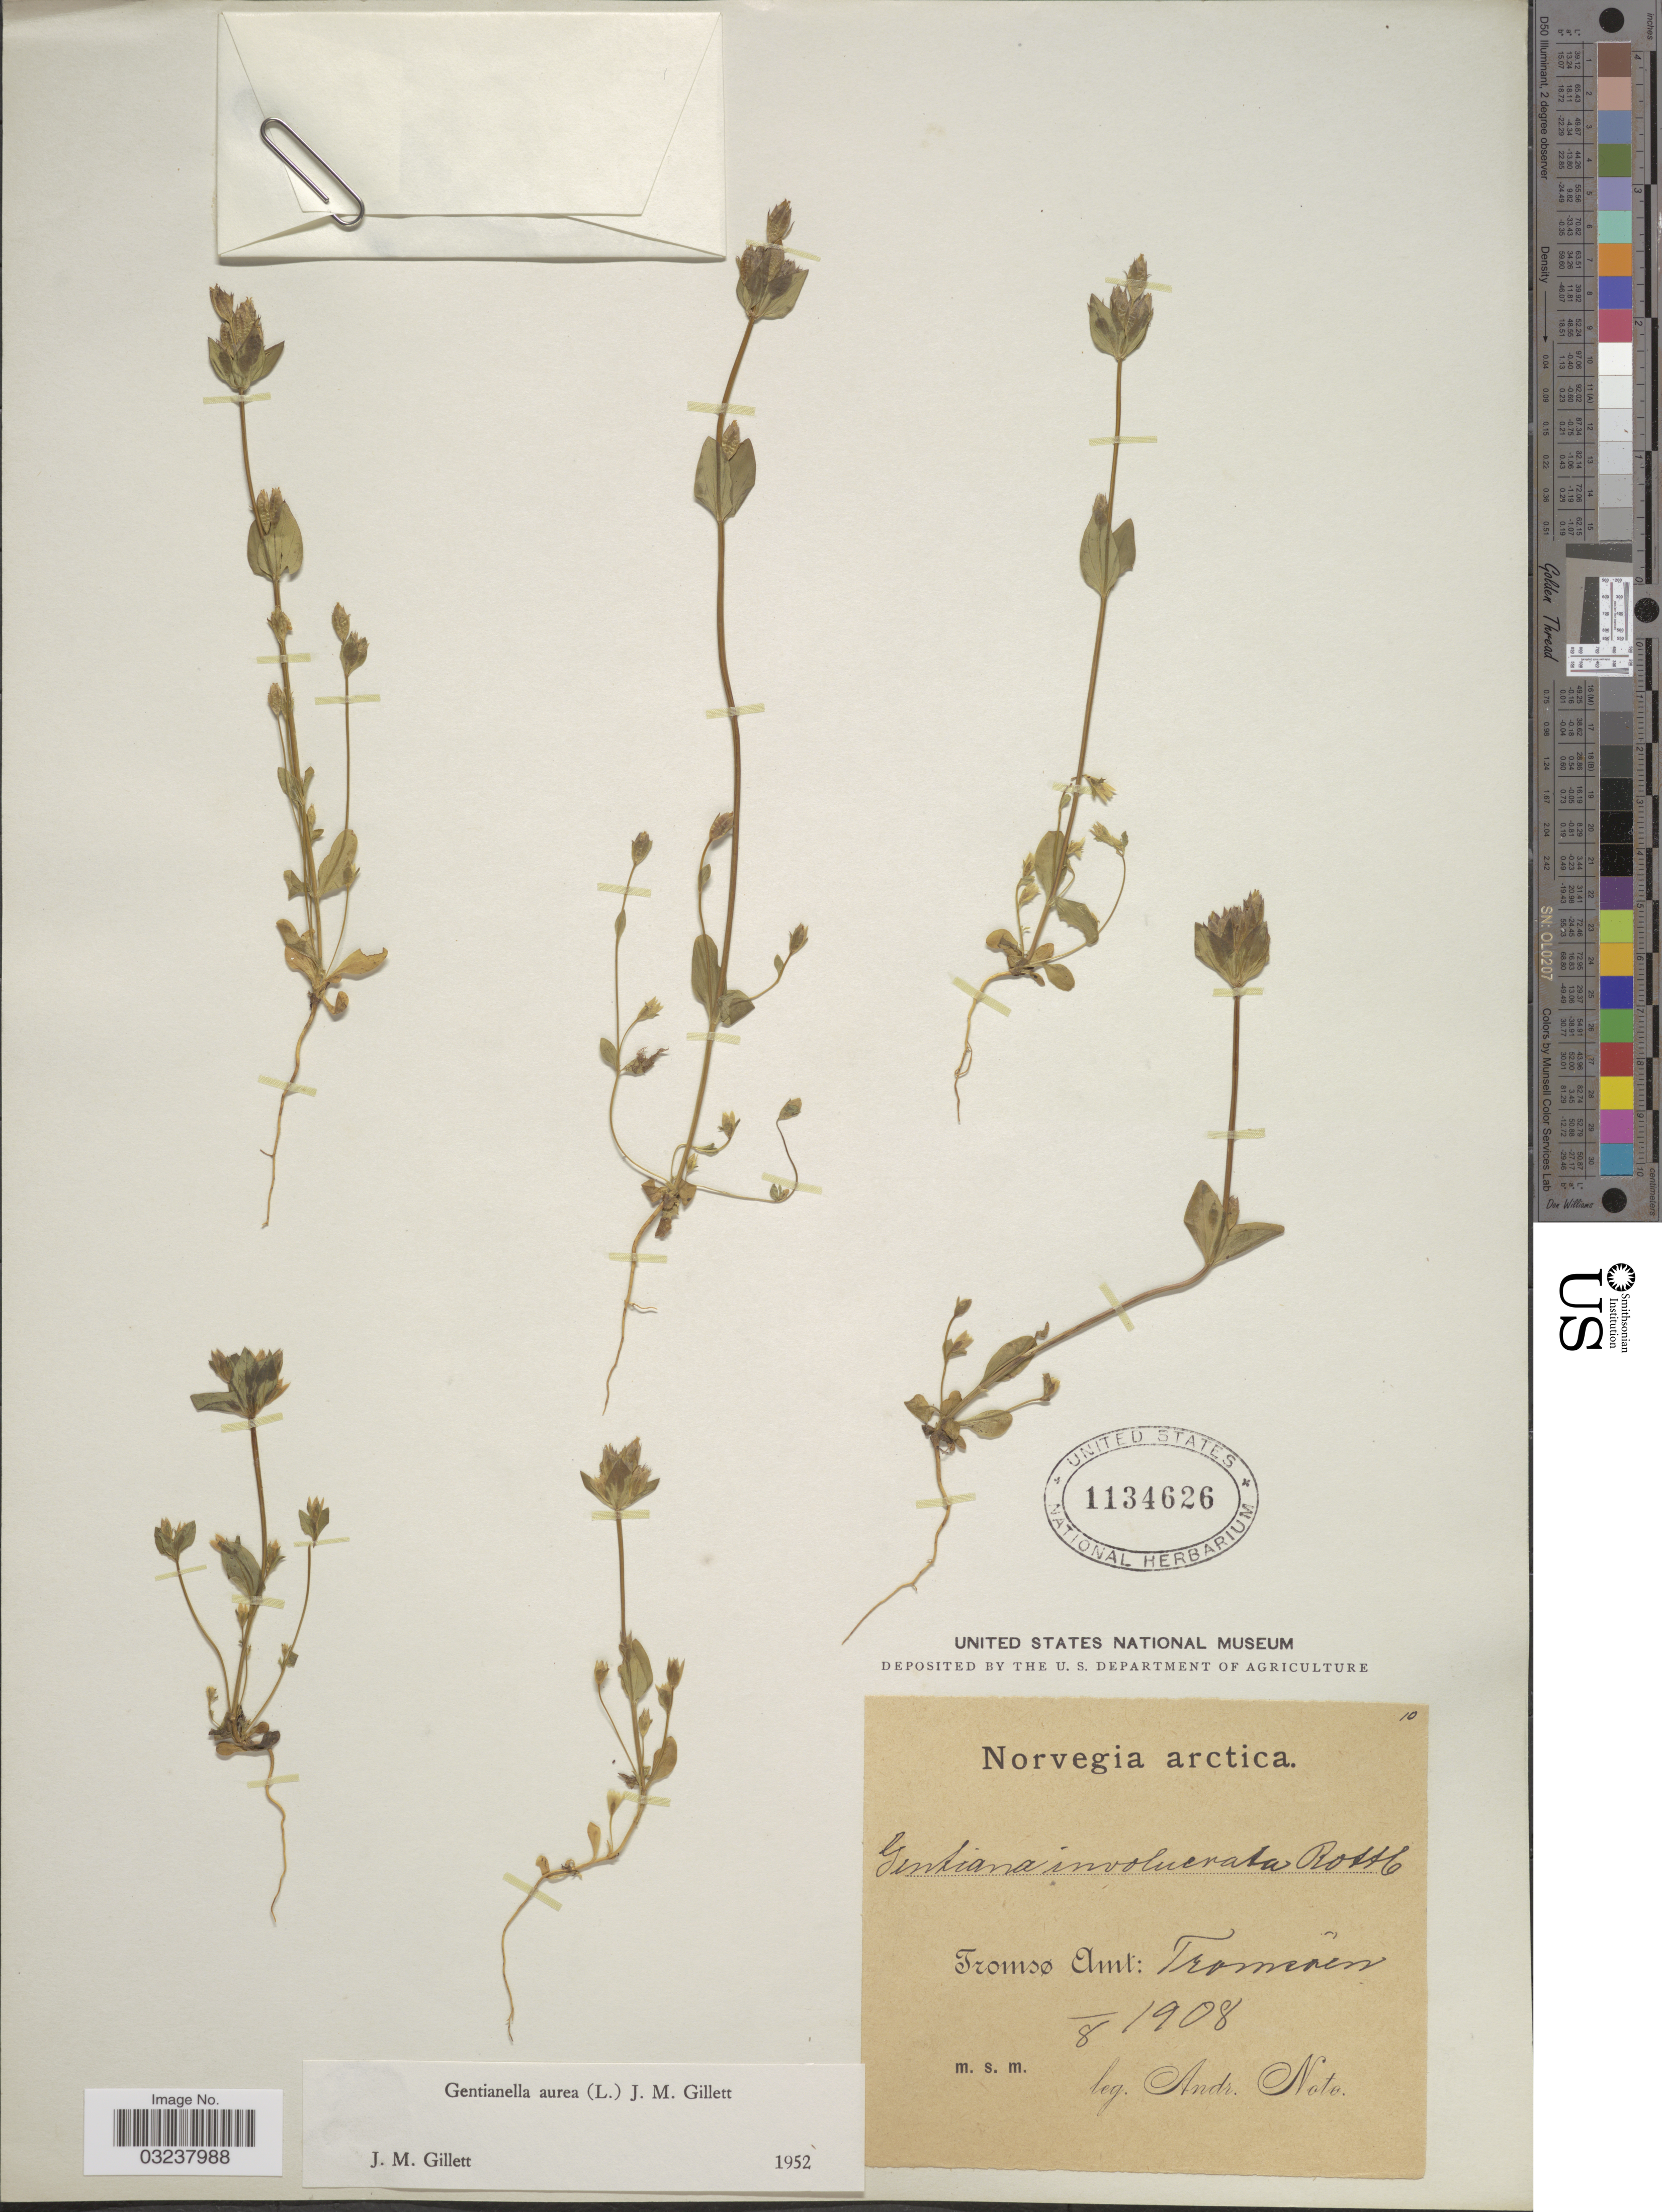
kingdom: Plantae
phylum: Tracheophyta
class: Magnoliopsida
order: Gentianales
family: Gentianaceae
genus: Gentianella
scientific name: Gentianella aurea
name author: (L.) Harry Sm.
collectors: A. Noto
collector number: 10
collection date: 1908-08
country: Norway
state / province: Troms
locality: Norvegia arctica. Tromsø Amt: Tromsoen.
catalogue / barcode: US 1134626